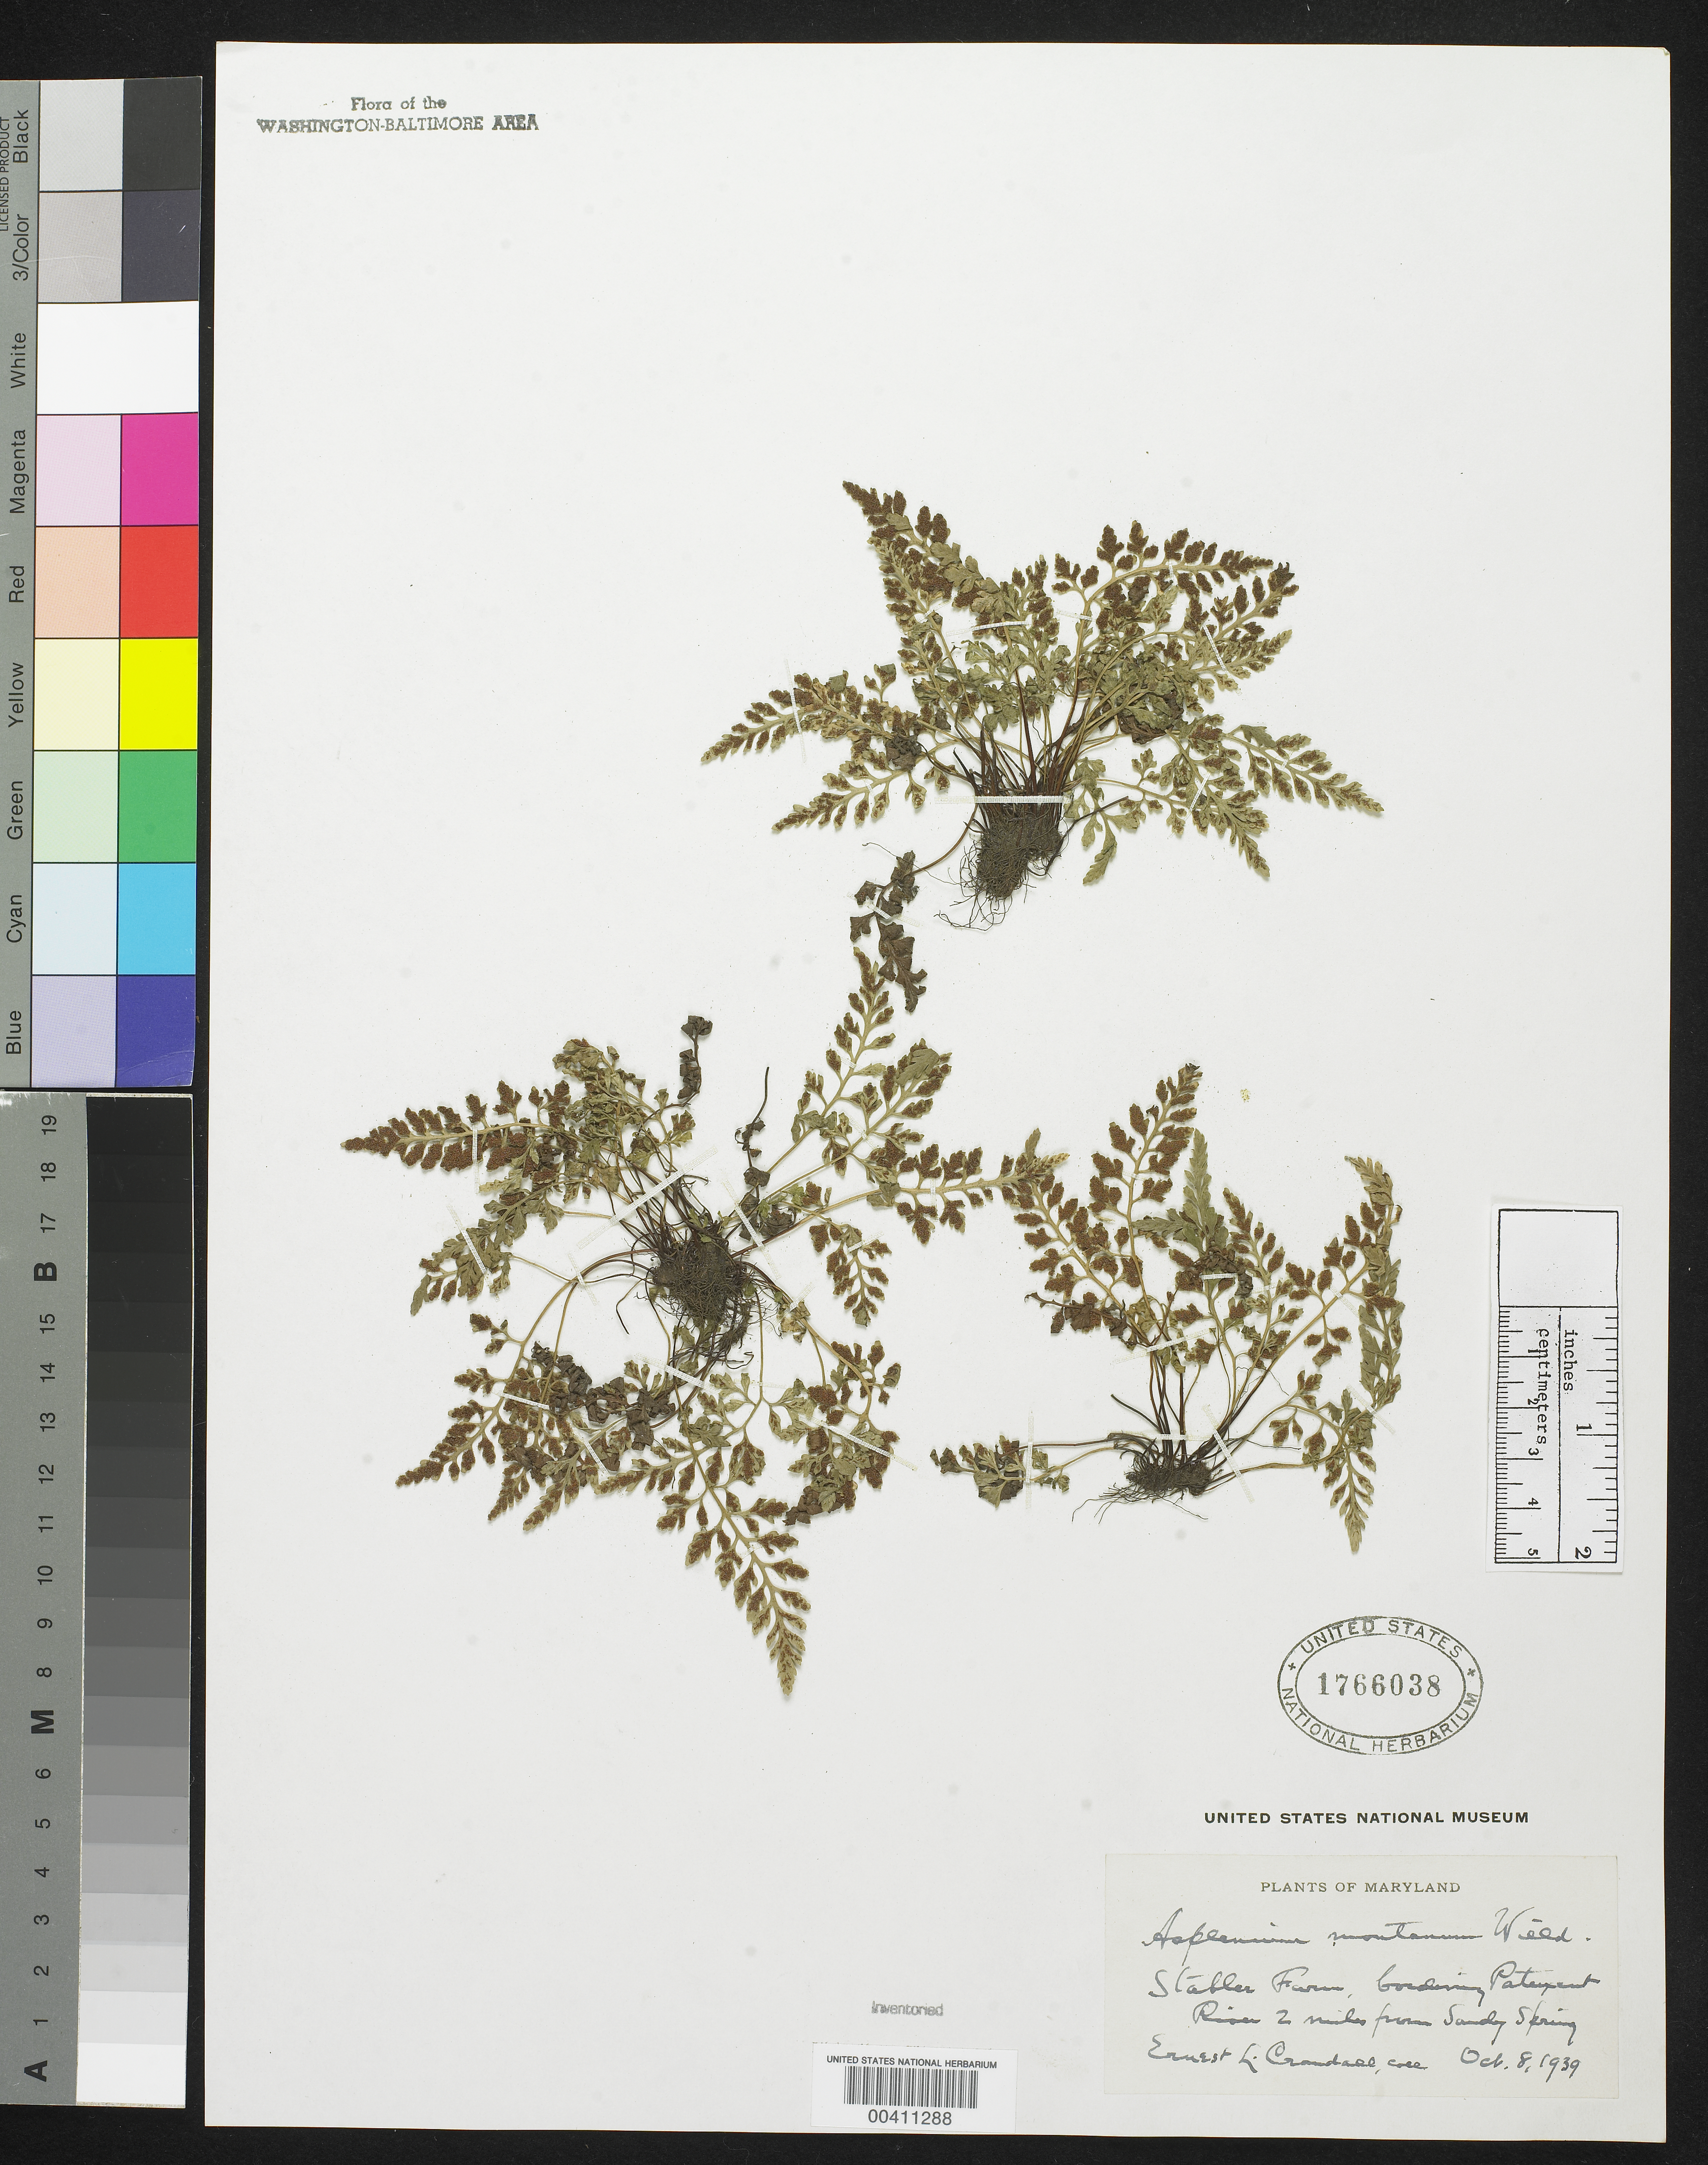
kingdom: Plantae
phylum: Tracheophyta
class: Polypodiopsida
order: Polypodiales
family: Aspleniaceae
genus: Asplenium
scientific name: Asplenium montanum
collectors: E. Crandall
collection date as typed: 08 Oct 1939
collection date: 1939-10-08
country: United States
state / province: Maryland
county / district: Montgomery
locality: Stabler Farm, Patuxent River, near Sandy Spring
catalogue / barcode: US 1766038